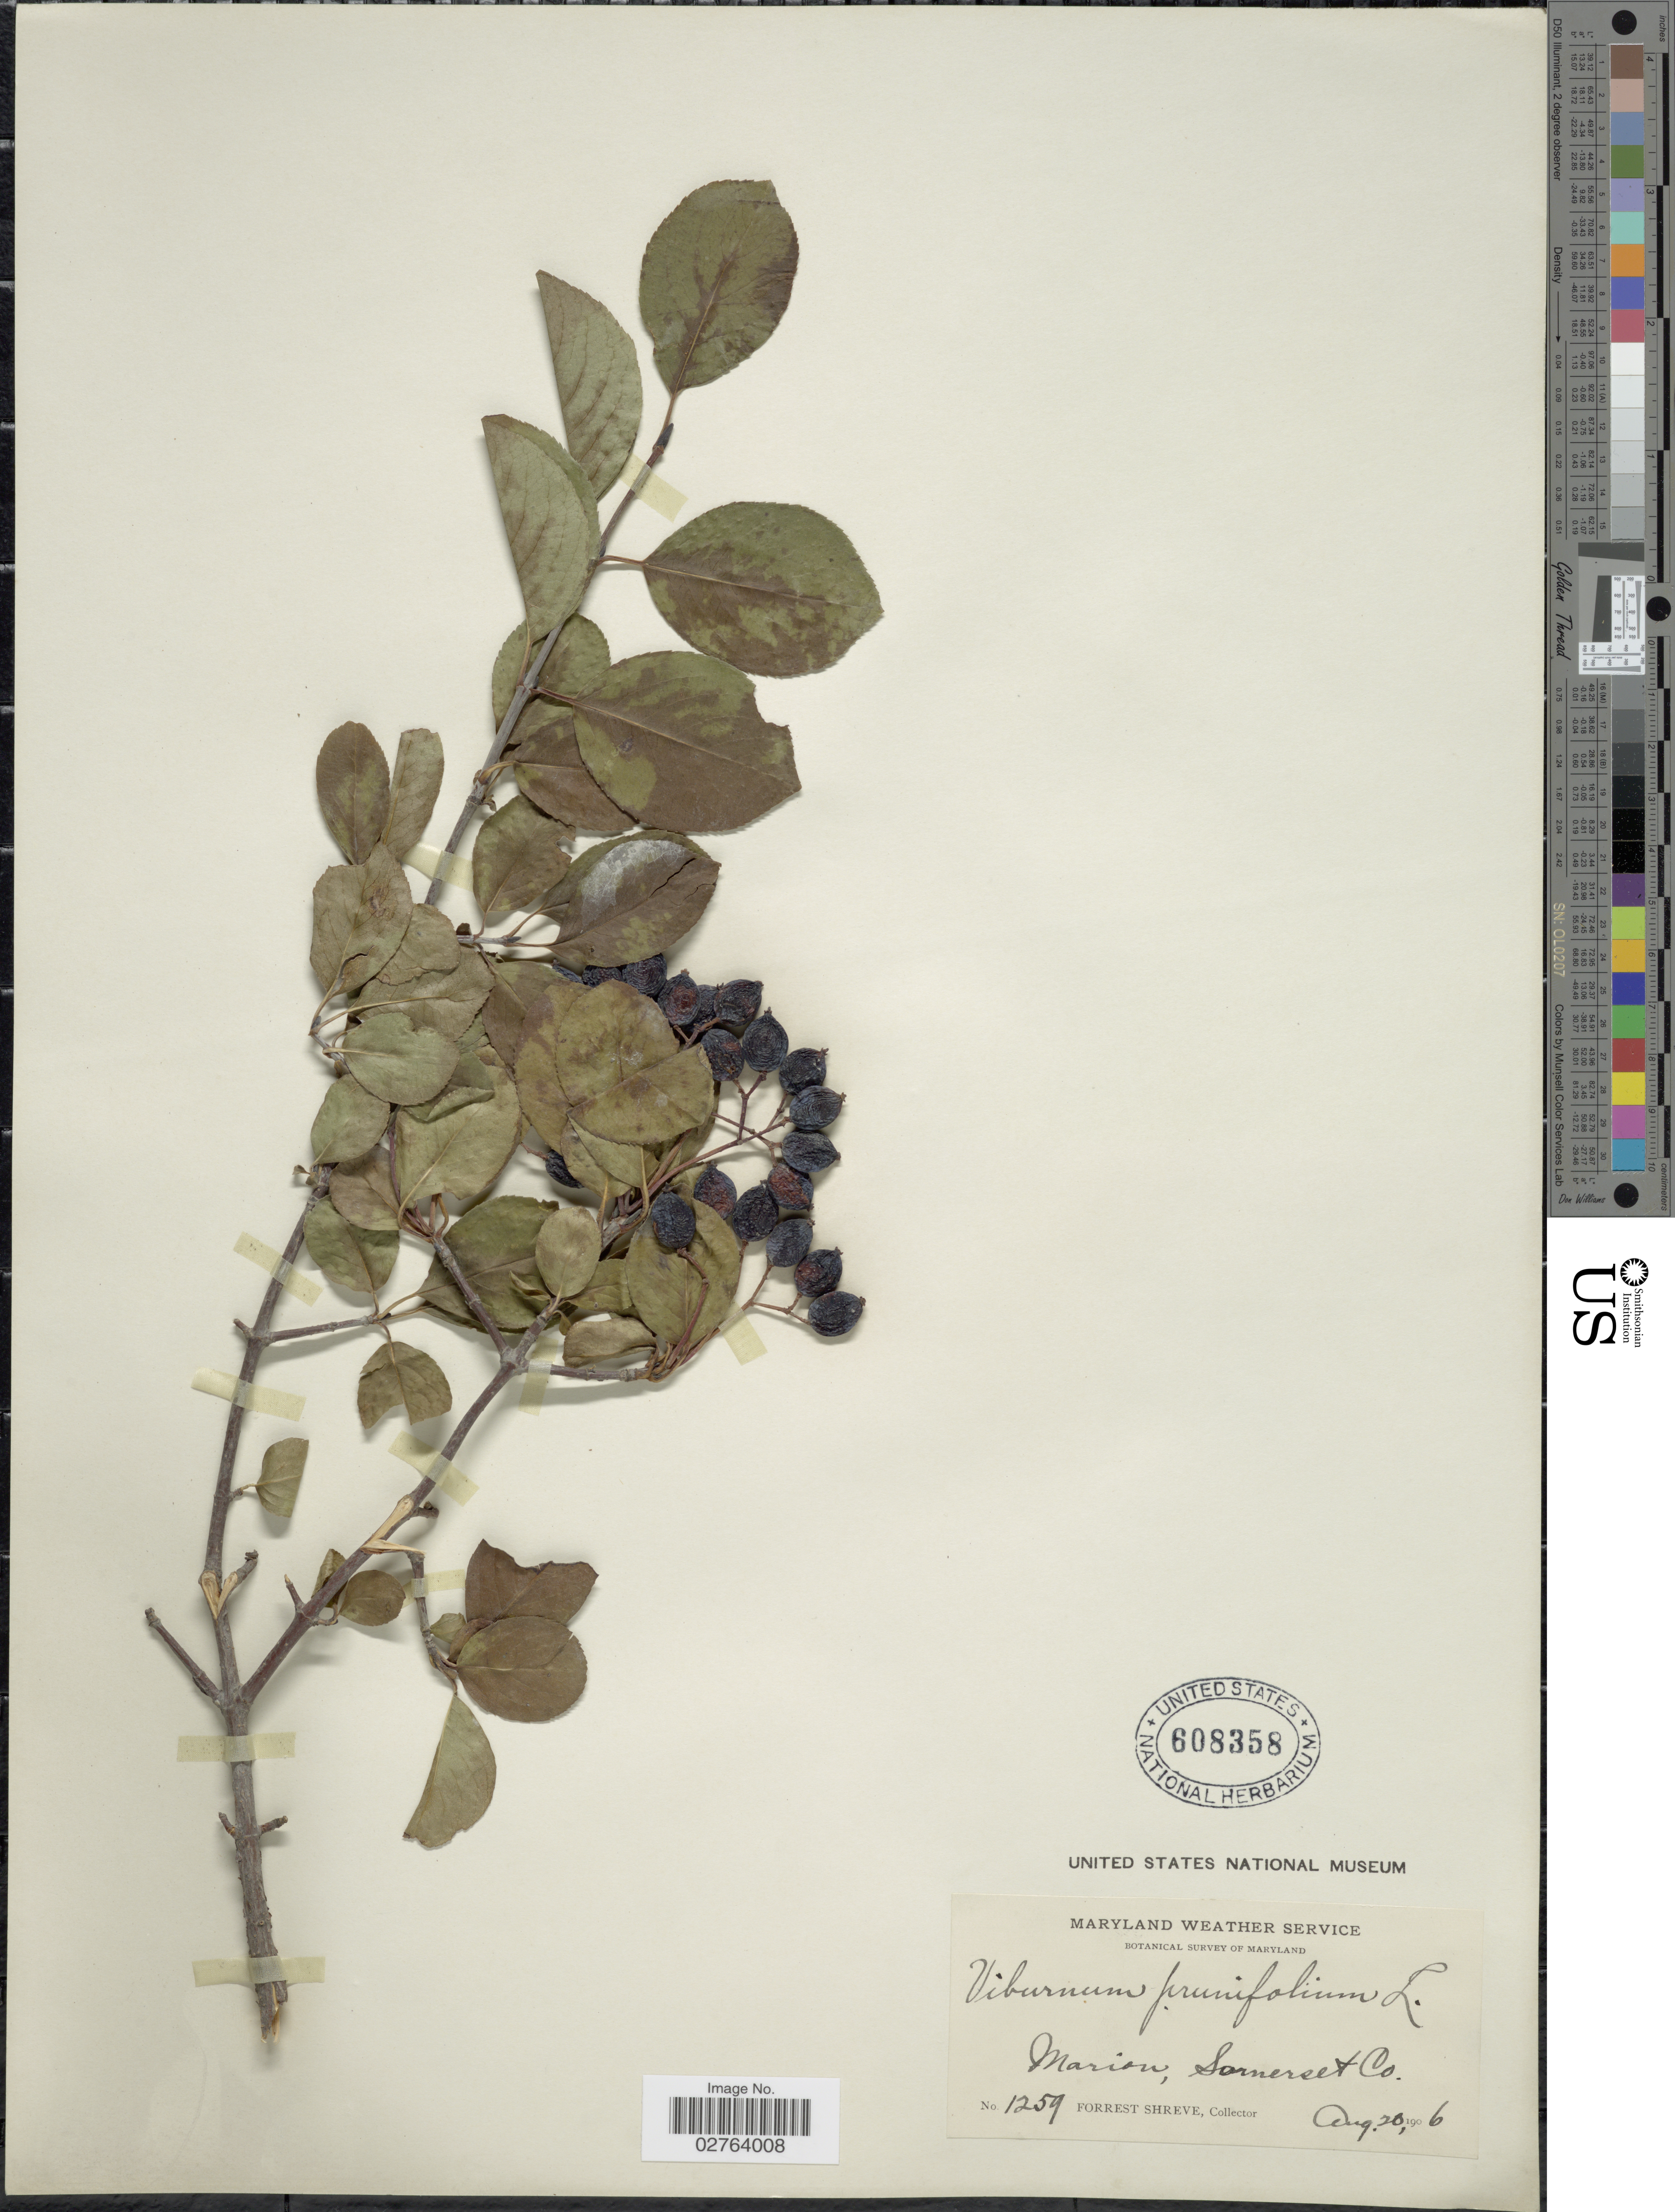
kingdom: Plantae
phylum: Tracheophyta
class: Magnoliopsida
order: Dipsacales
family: Viburnaceae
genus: Viburnum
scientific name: Viburnum prunifolium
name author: L.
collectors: F. Shreve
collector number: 1259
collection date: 1906-08-20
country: United States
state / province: Maryland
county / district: Somerset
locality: Marion, Somerset Co.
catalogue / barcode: US 608358